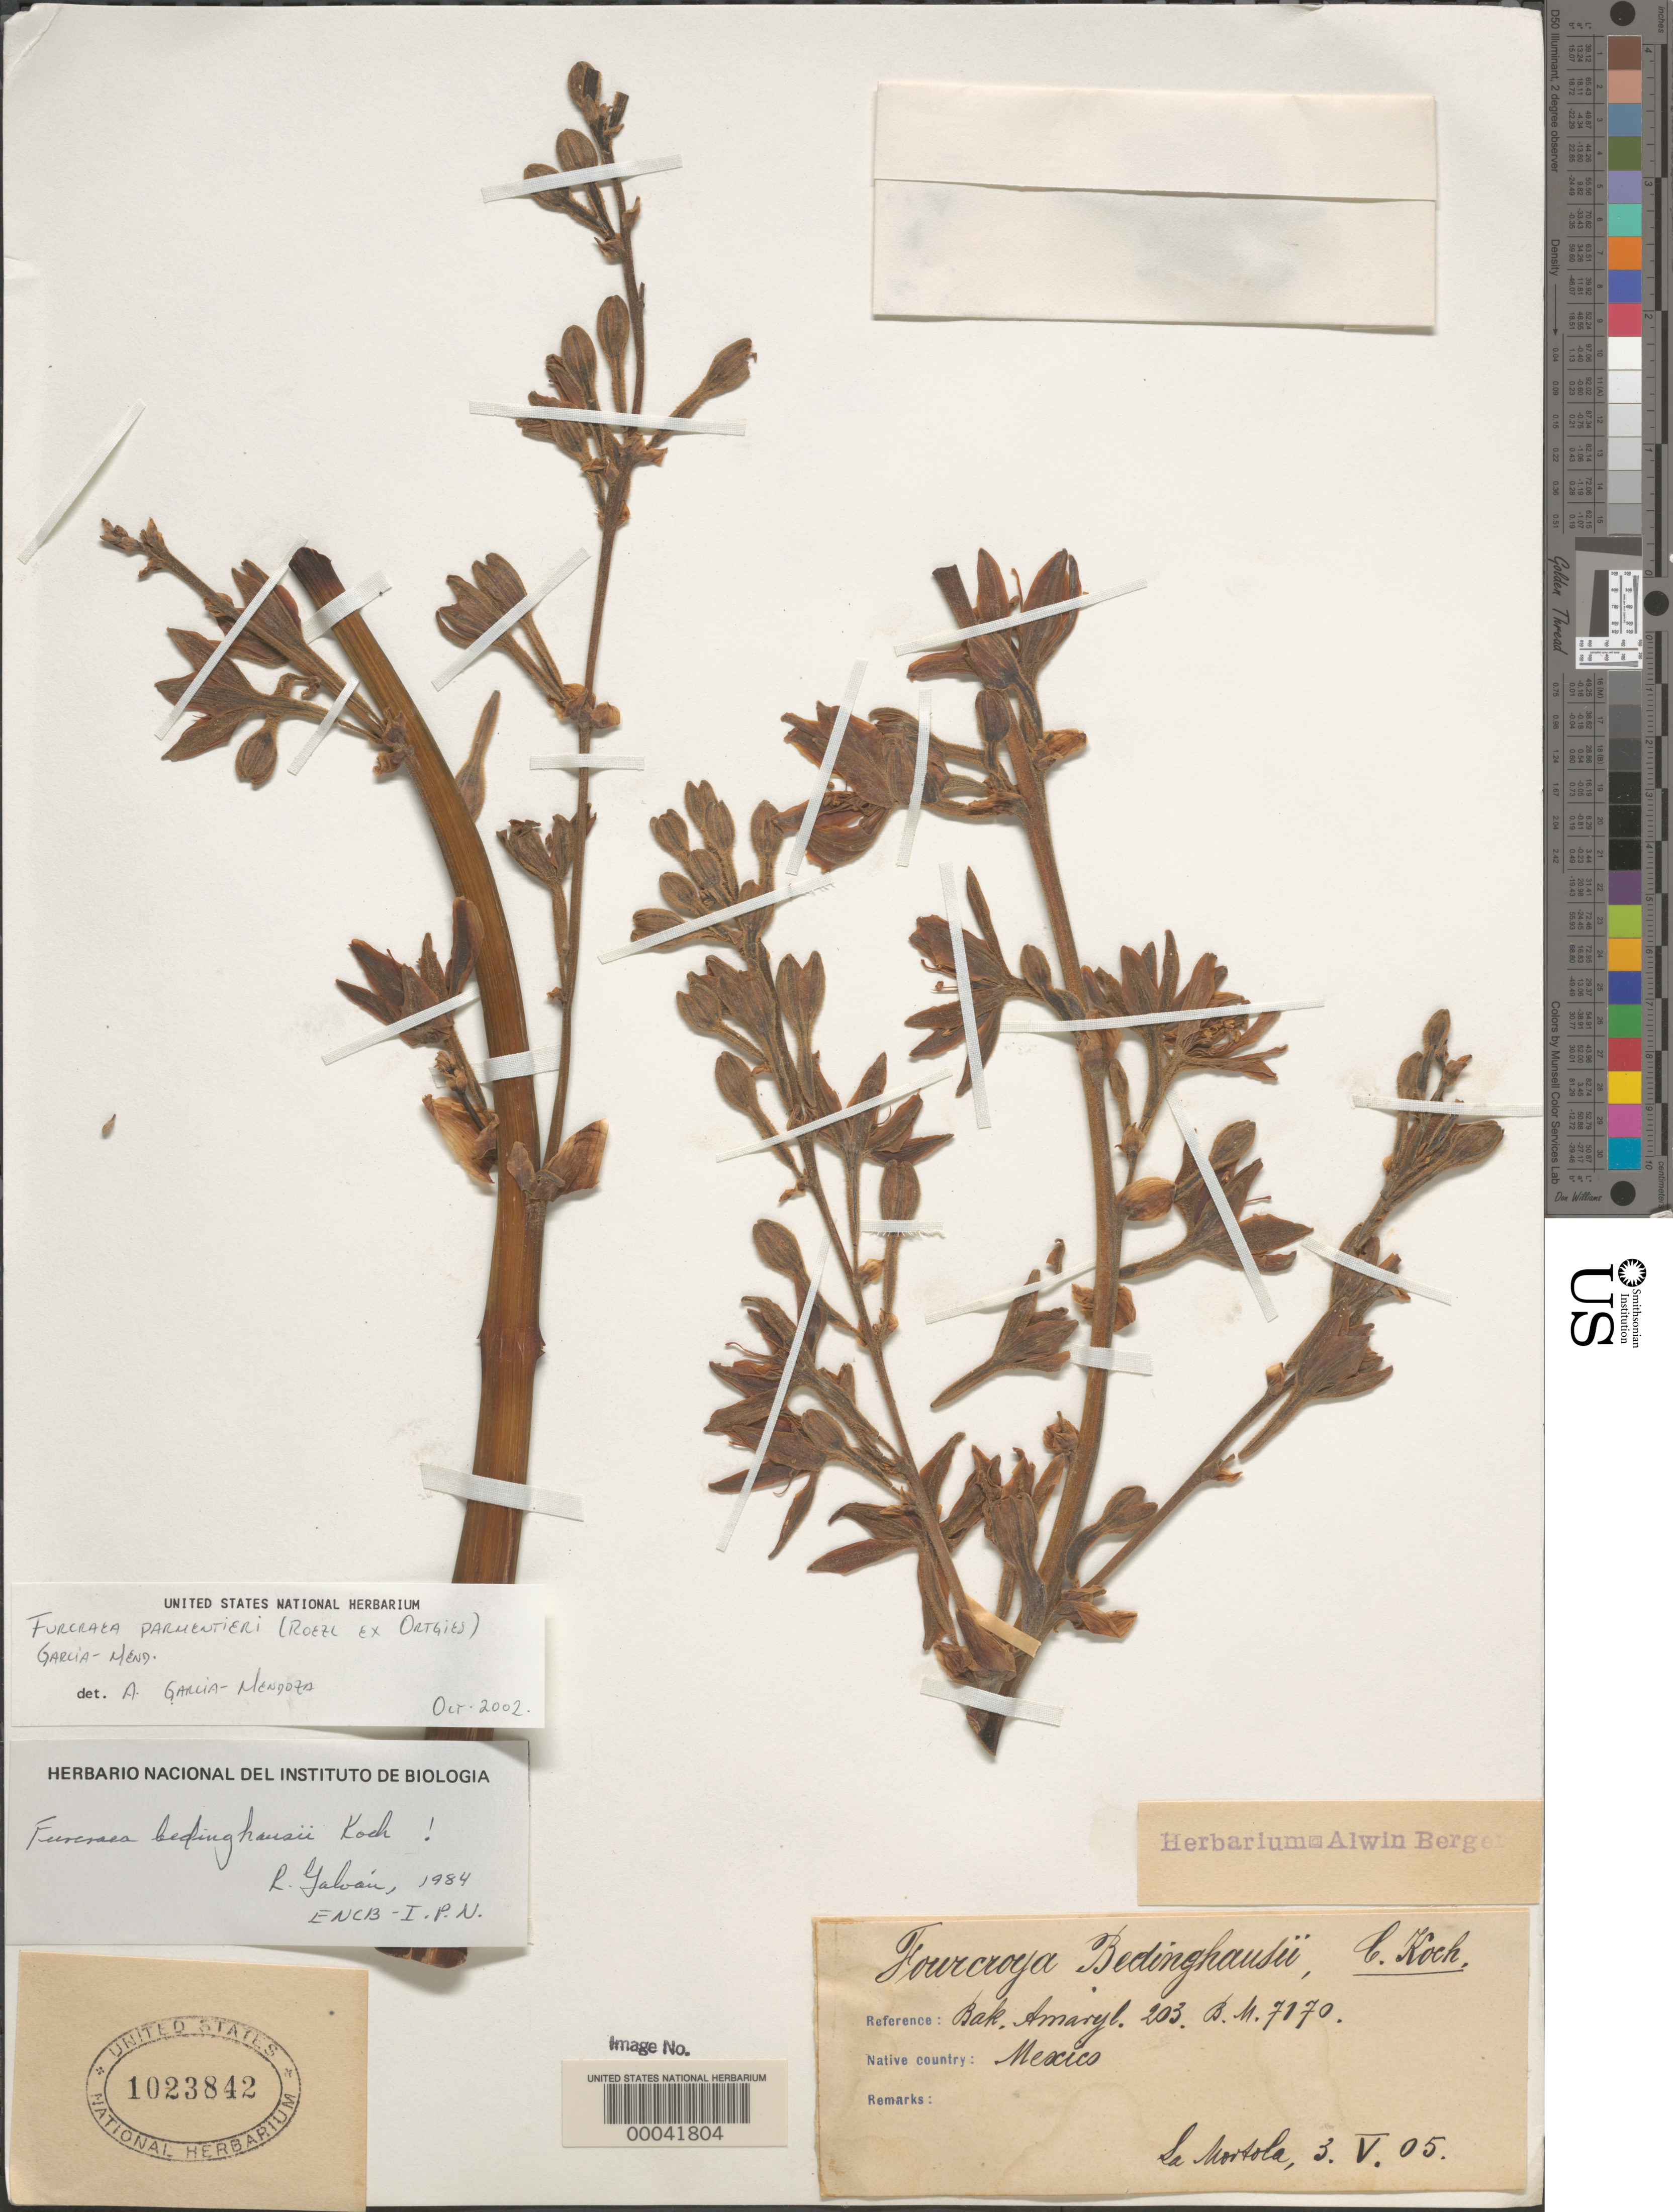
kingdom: Plantae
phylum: Tracheophyta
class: Liliopsida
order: Asparagales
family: Asparagaceae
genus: Furcraea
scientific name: Furcraea parmentieri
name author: (Roezl) García-Mend.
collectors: A. Berger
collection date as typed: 03 May 1905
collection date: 1905-05-03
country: Mexico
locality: E of Monserrat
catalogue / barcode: US 1023842